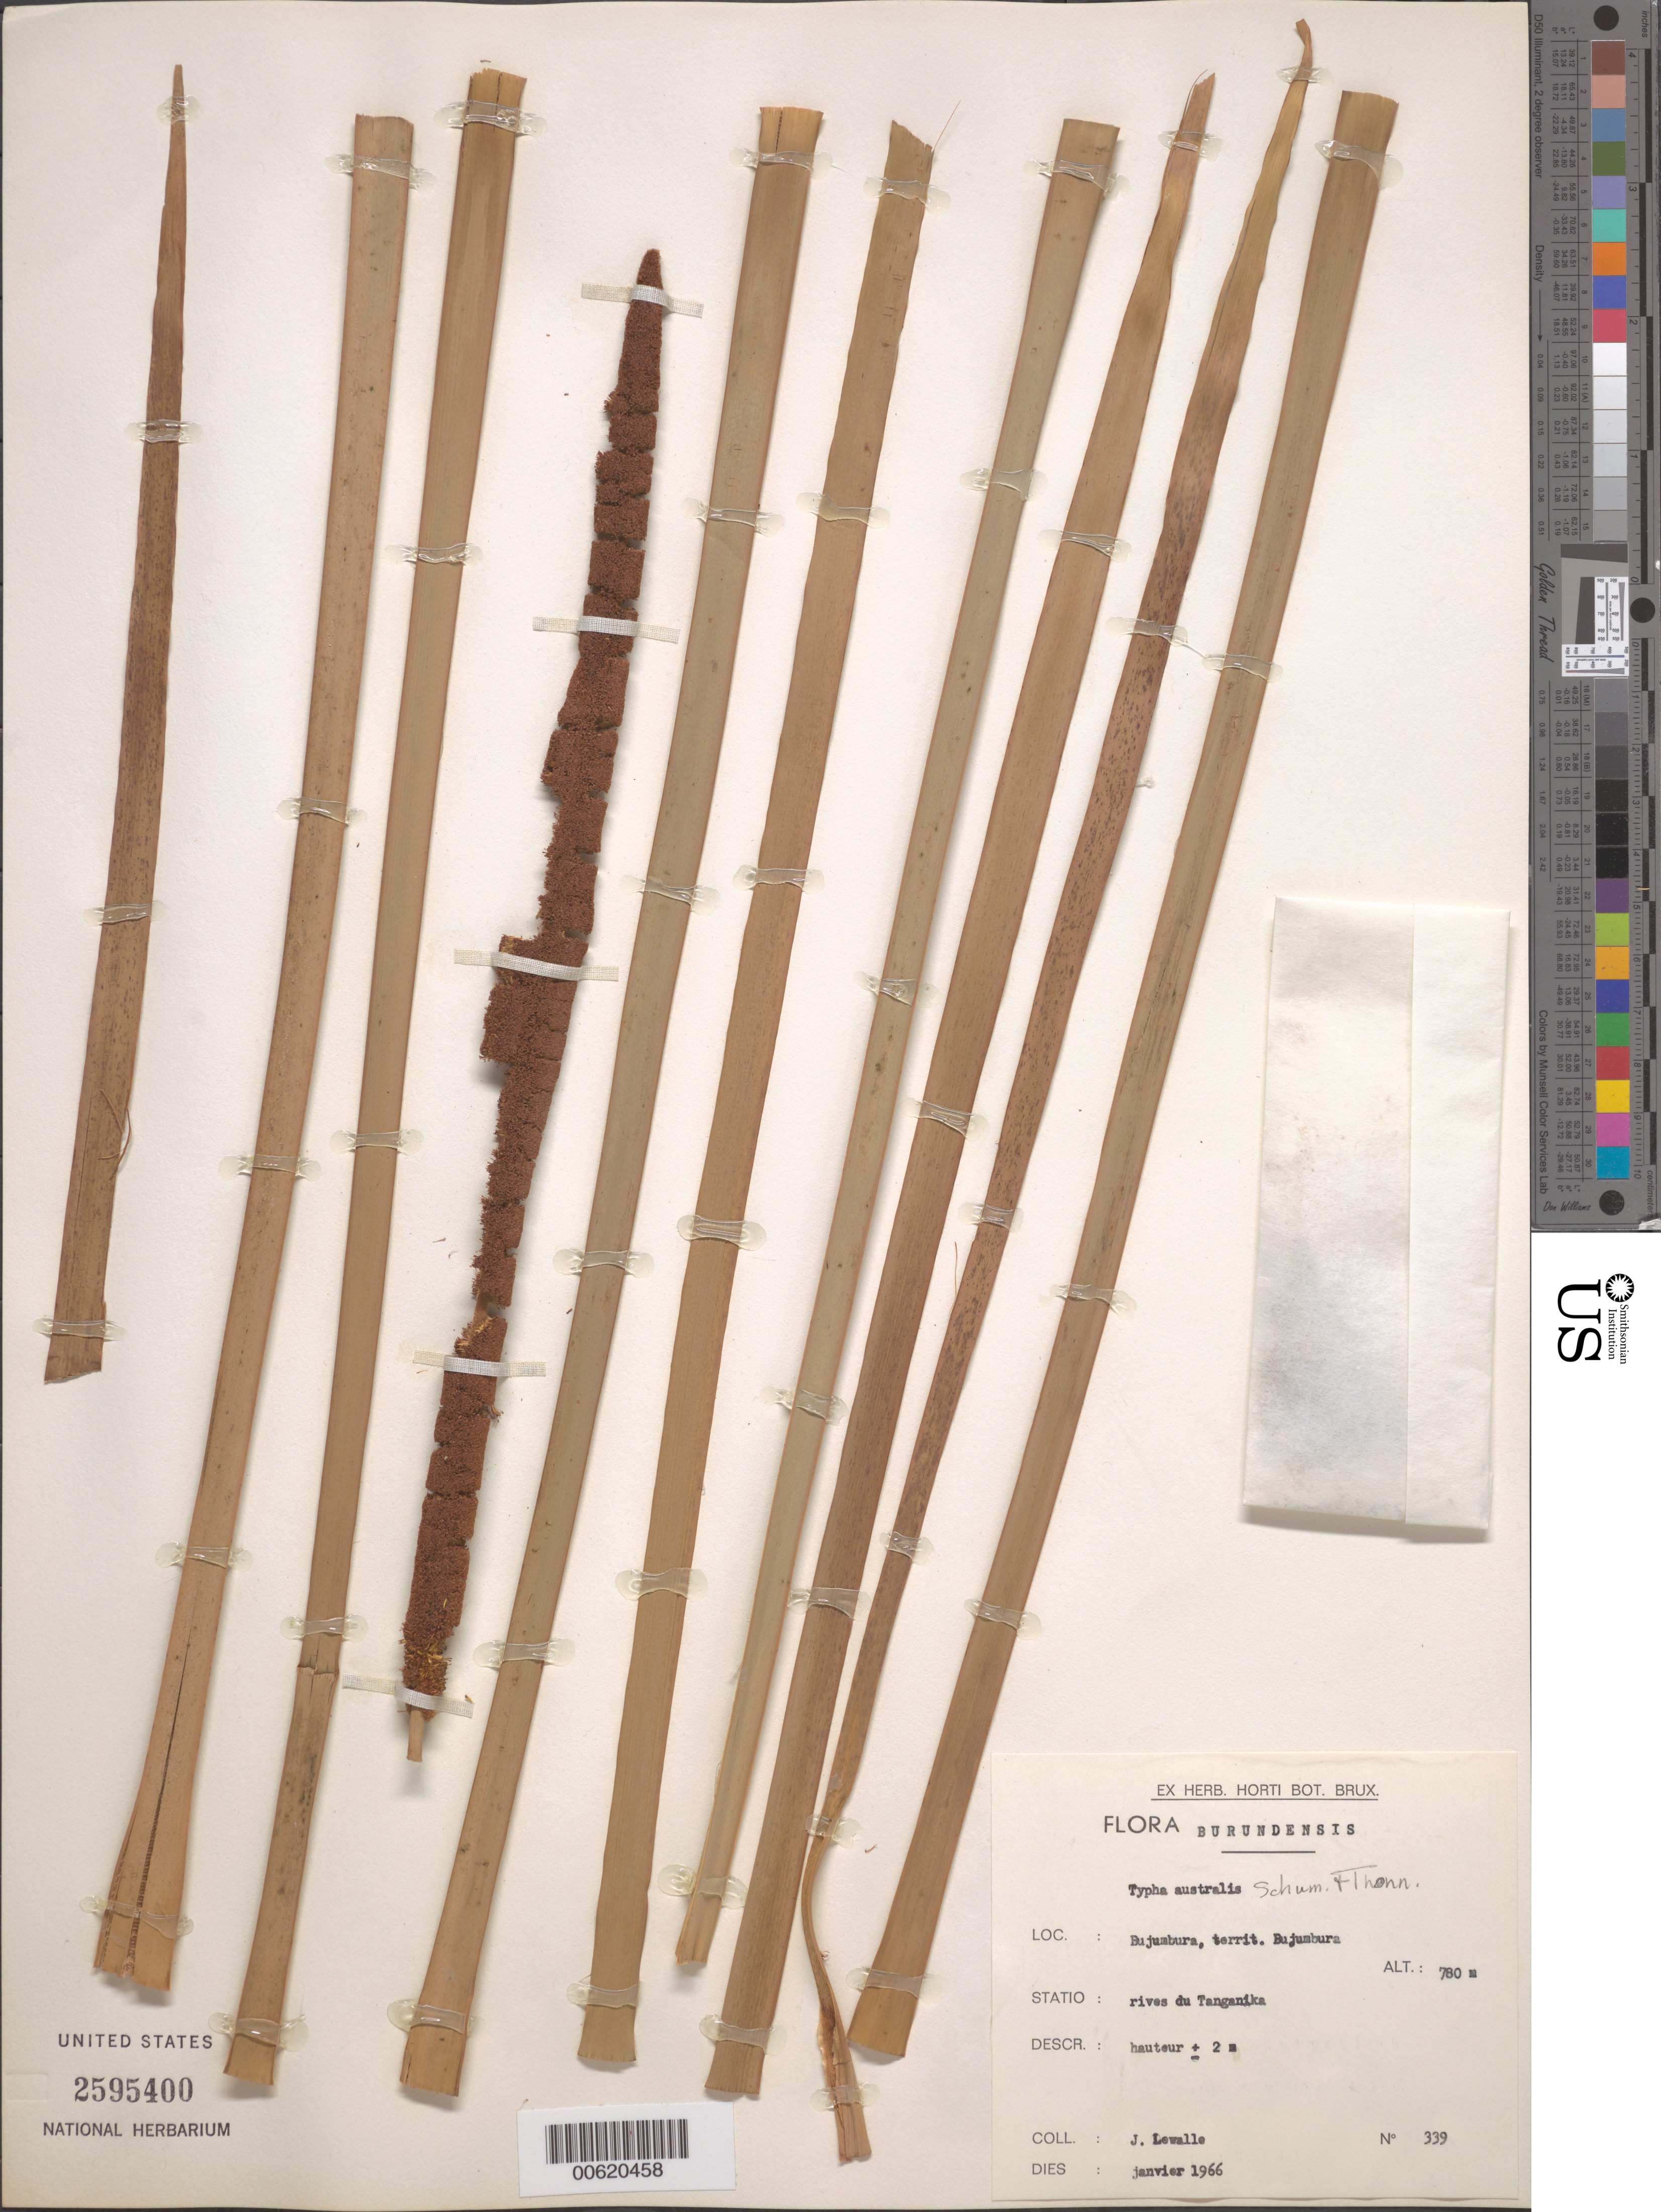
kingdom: Plantae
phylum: Tracheophyta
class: Liliopsida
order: Poales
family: Typhaceae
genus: Typha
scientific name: Typha australis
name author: Schumach. & Thonn.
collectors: J. Lewalle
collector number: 339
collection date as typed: Jan 1966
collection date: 1966-01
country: Burundi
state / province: Bujumura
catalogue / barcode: US 2595400